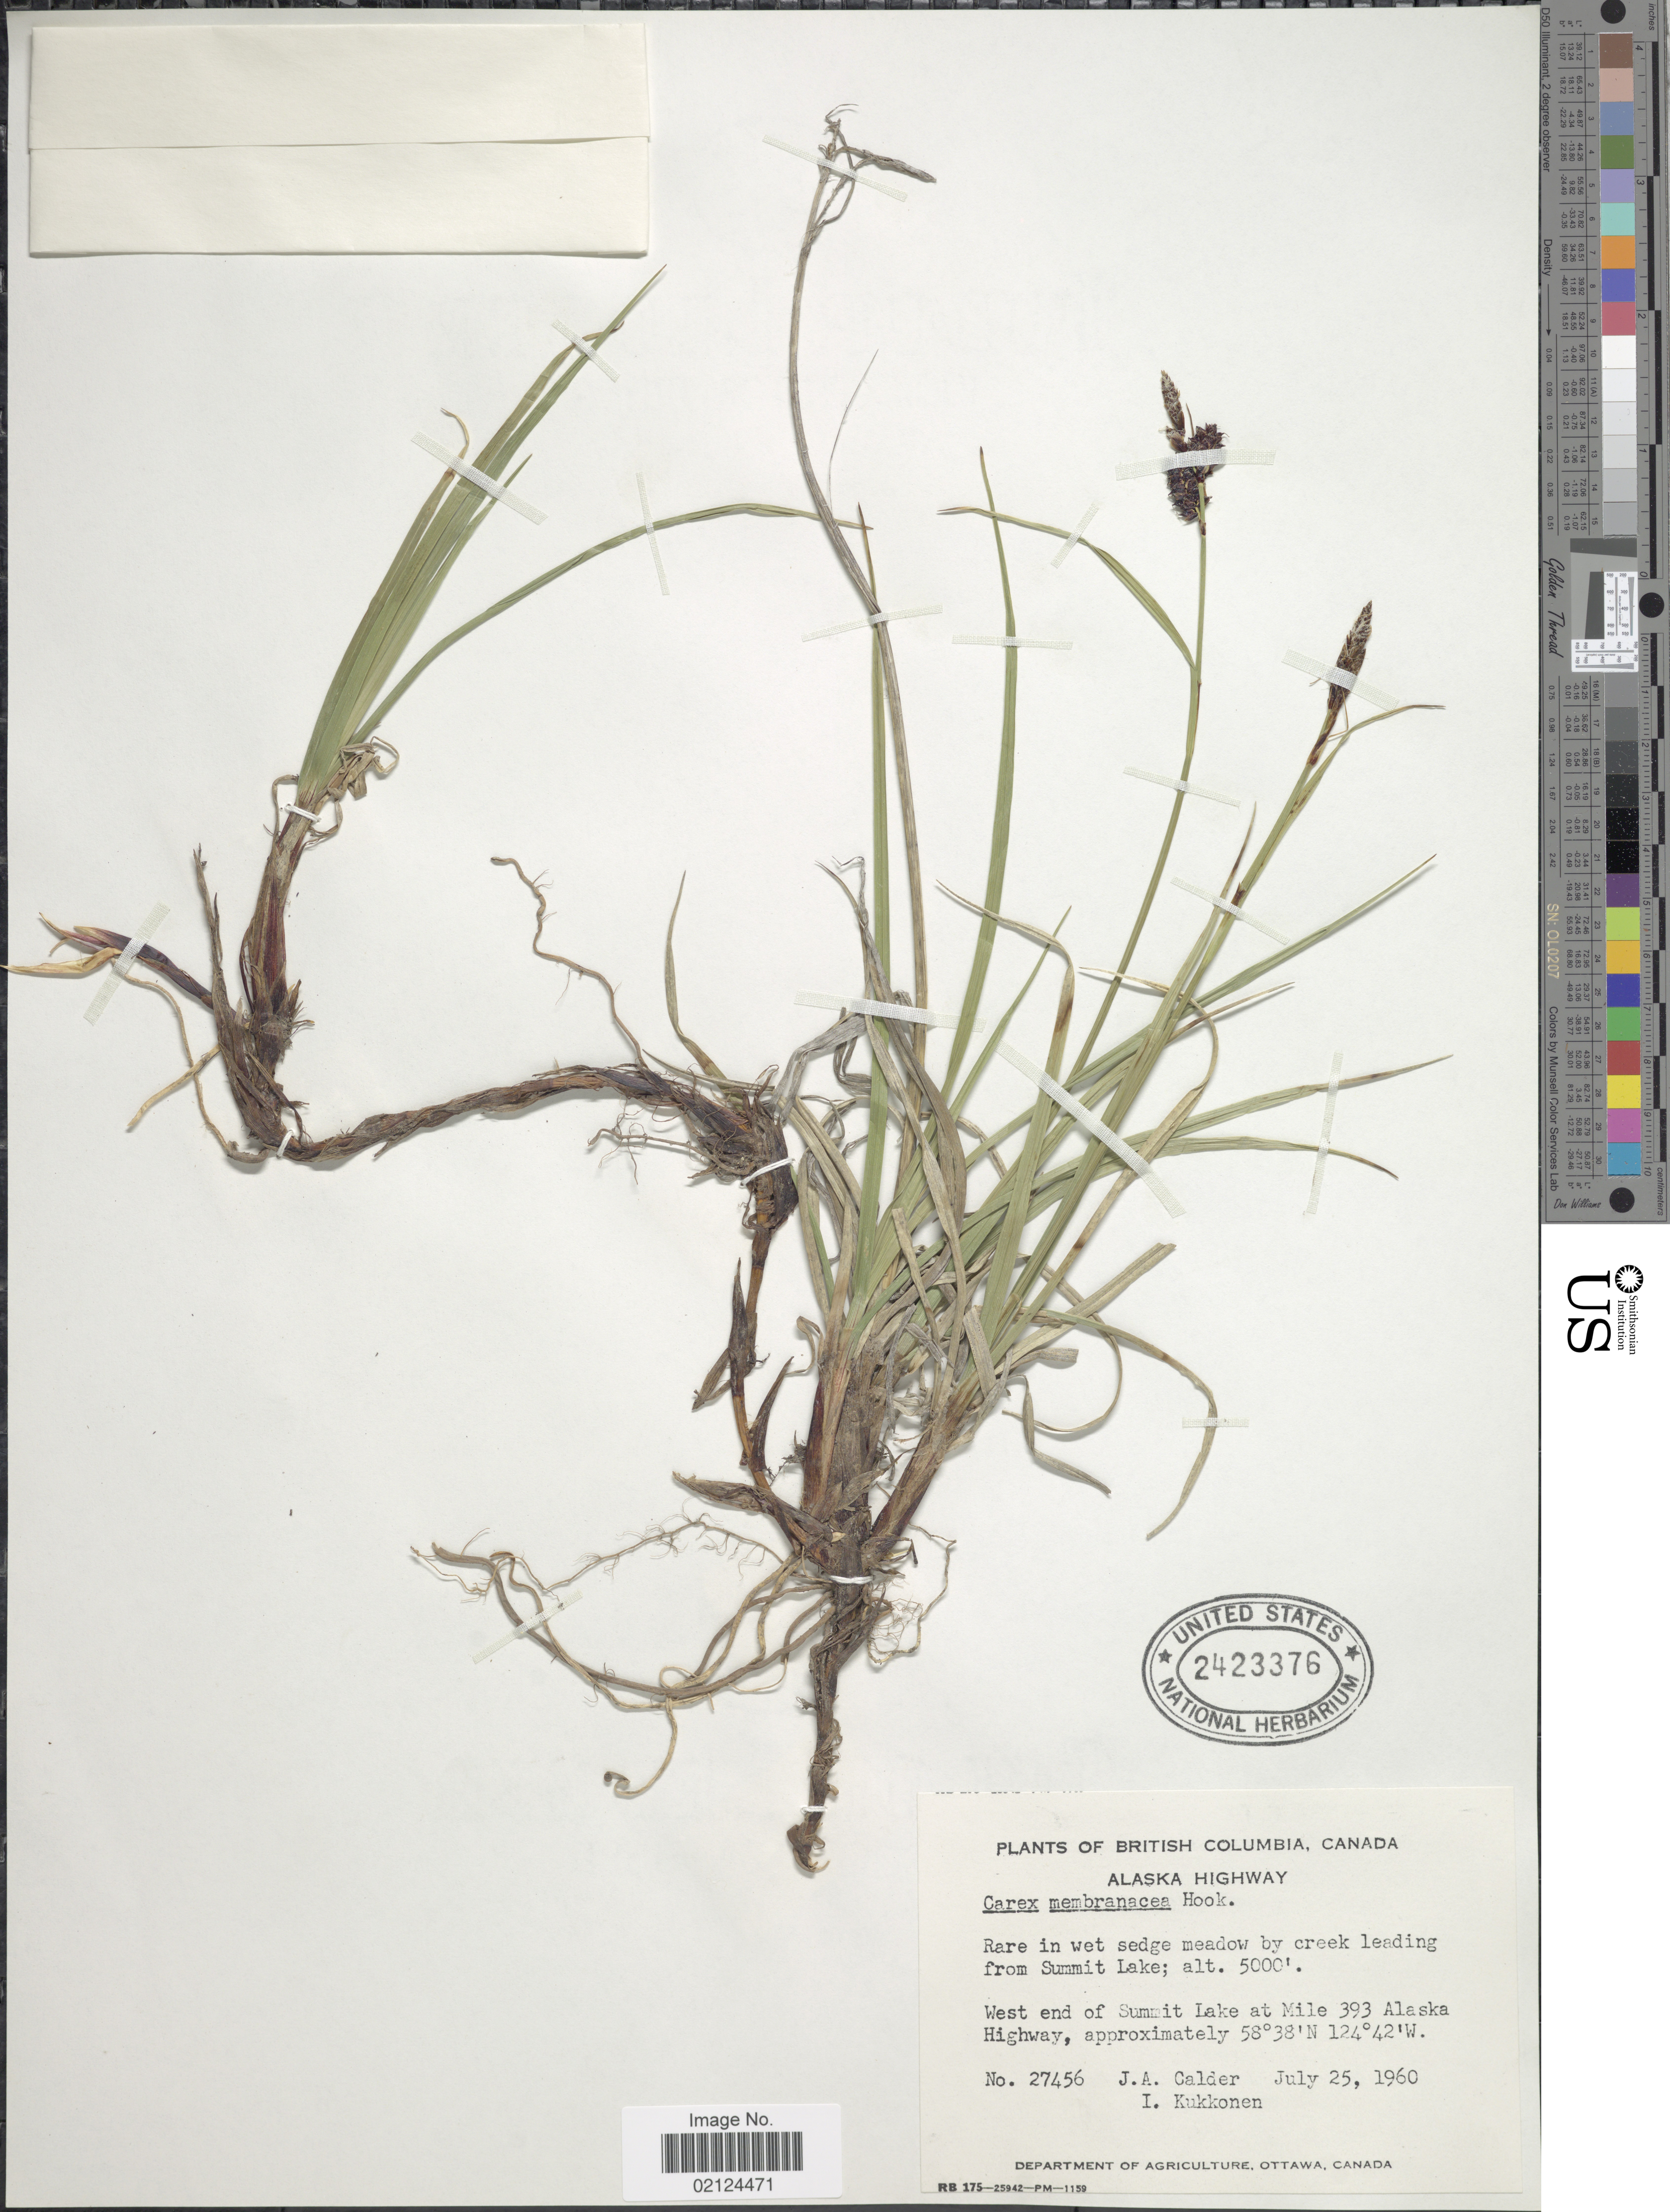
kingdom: Plantae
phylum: Tracheophyta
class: Liliopsida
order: Poales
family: Cyperaceae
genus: Carex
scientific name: Carex membranacea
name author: Hook.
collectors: J. A. Calder & I. Kukkonen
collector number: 27456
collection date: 1960-07-25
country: Canada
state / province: British Columbia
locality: Alaska Highway, creek leading from Summit Lake, West end of Summit Lake at Mile 393 Alaska Highway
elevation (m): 1524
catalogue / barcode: US 2423376